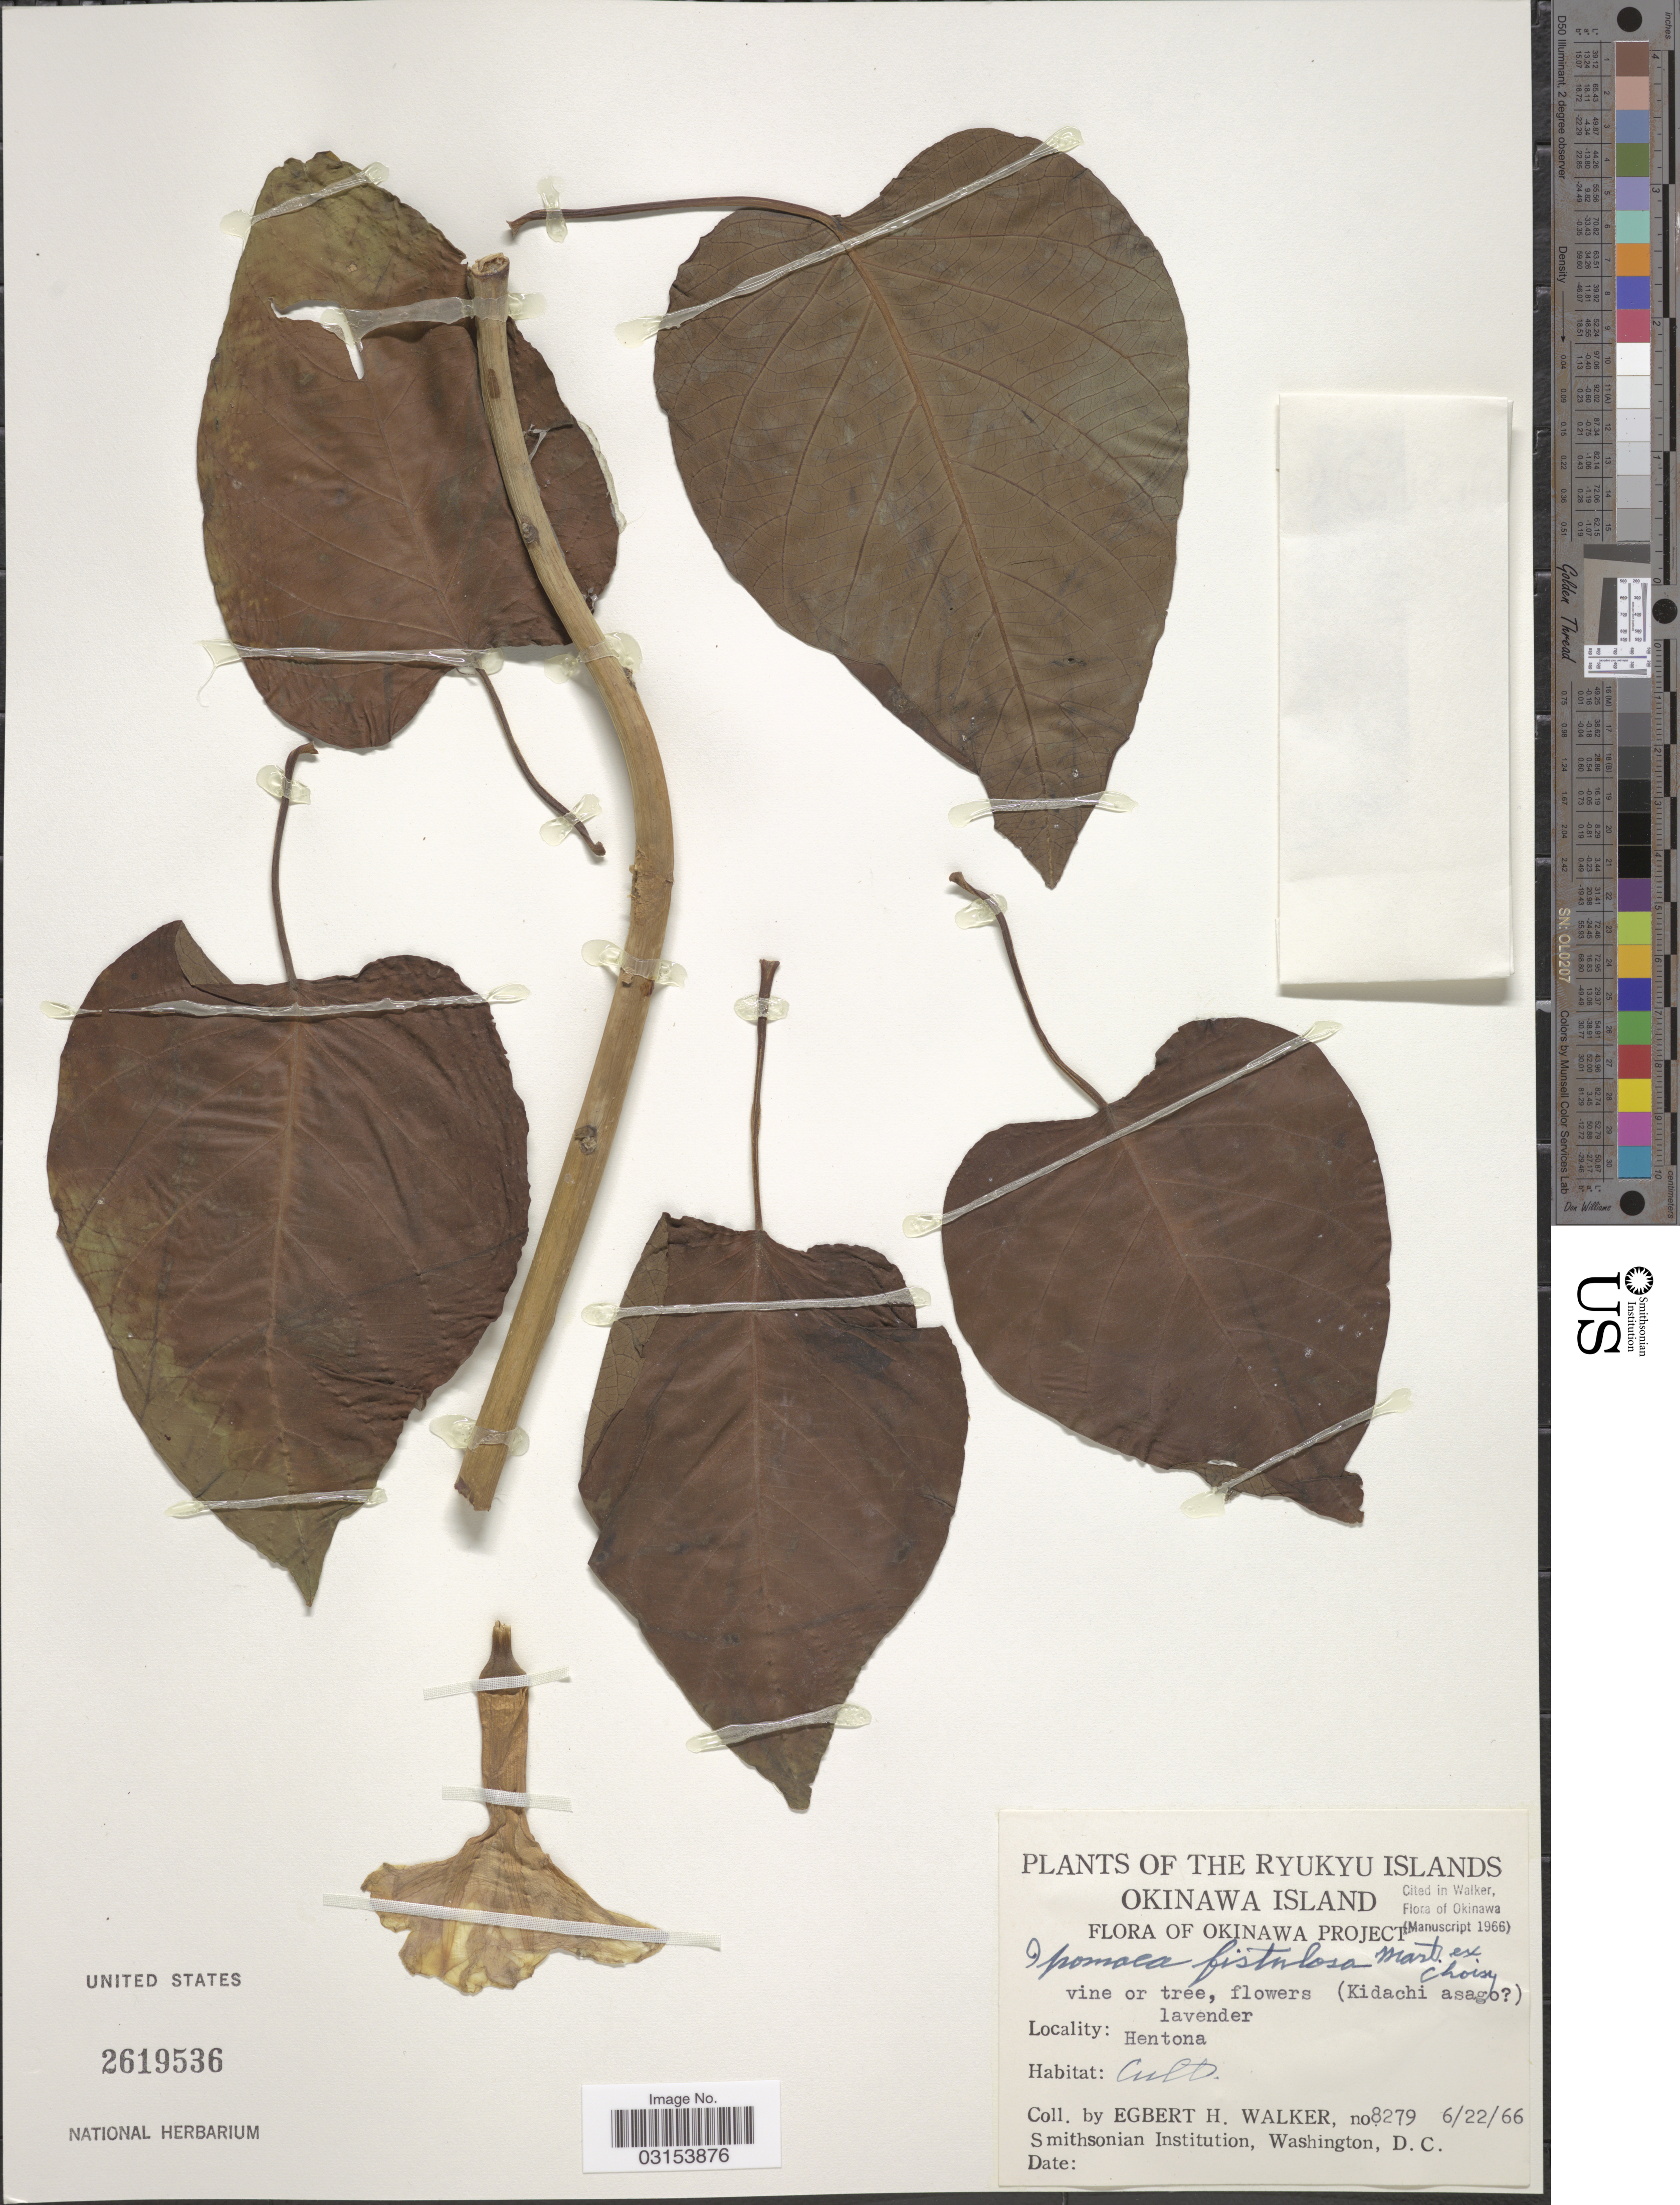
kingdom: Plantae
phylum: Tracheophyta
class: Magnoliopsida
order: Solanales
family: Convolvulaceae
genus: Ipomoea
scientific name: Ipomoea fistulosa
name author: Mart. ex Choisy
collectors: E. H. Walker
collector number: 8279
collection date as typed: Transcribed d/m/y: 22/6/66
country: Japan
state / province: Okinawa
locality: Ryukyu Islands. Hentona.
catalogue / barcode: US 2619536